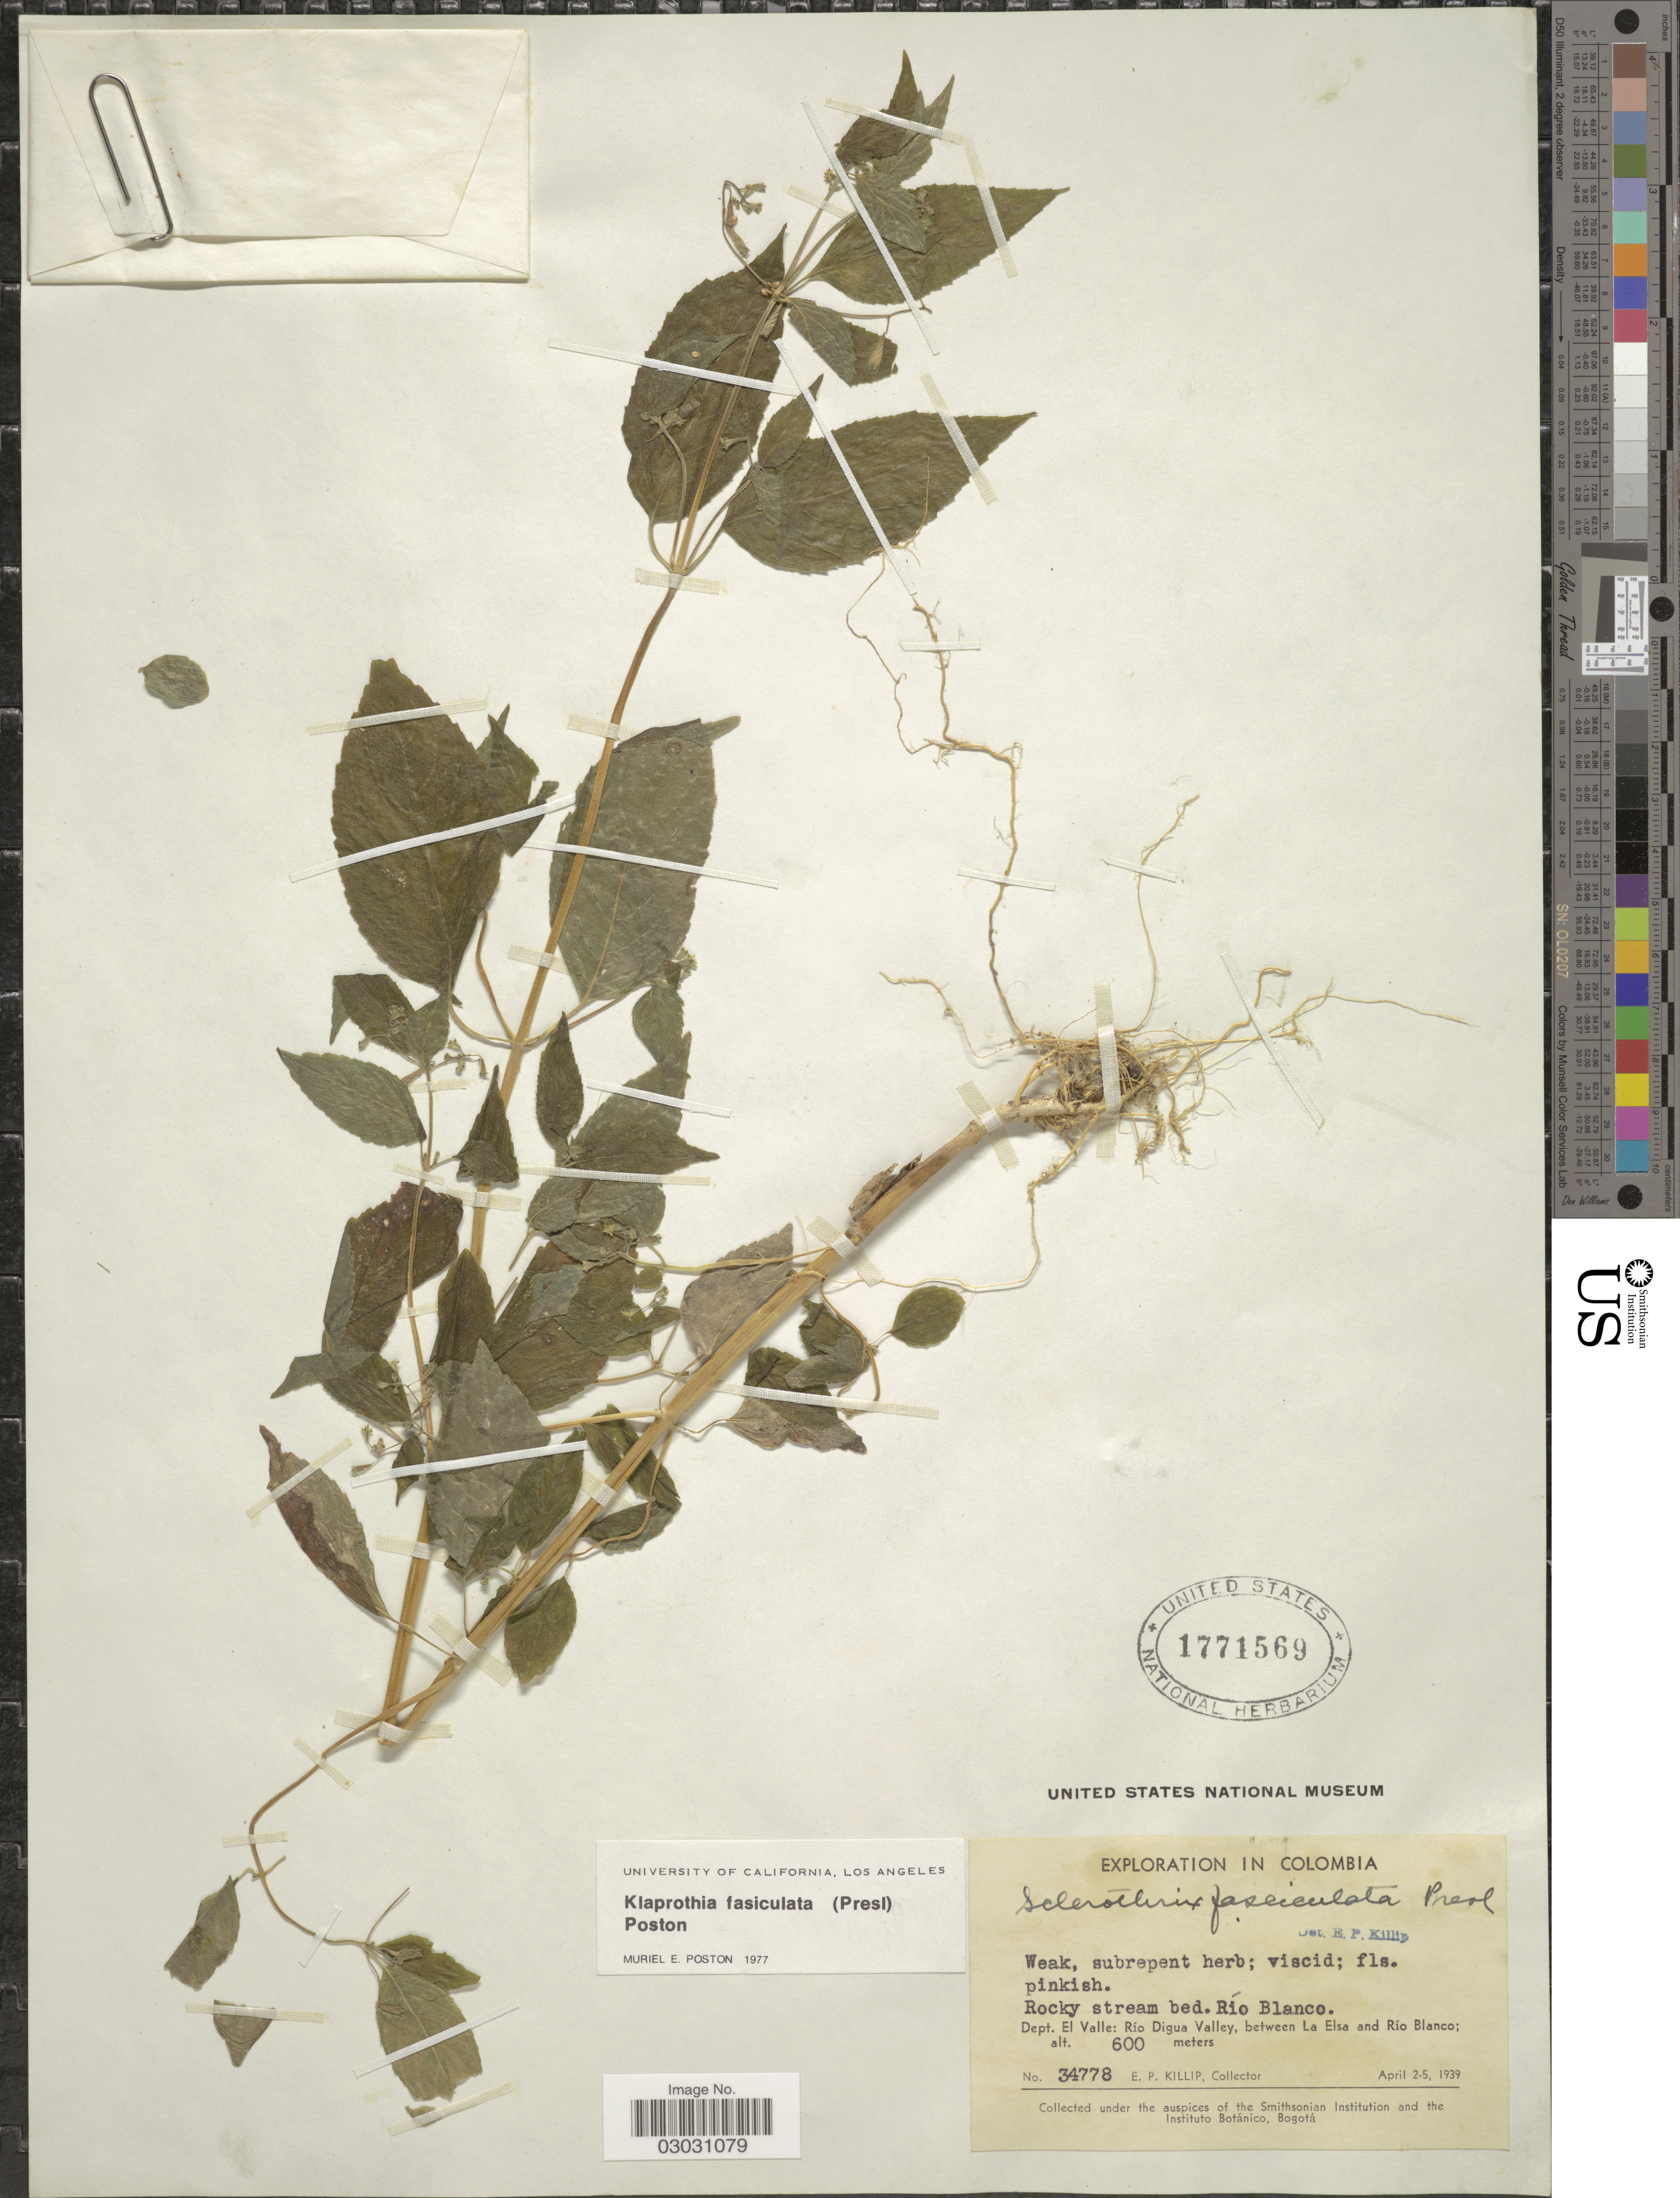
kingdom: Plantae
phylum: Tracheophyta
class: Magnoliopsida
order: Cornales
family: Loasaceae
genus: Klaprothia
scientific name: Klaprothia fasciculata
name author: (C. Presl) Poston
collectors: E. P. Killip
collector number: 34778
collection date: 1939-04-02/1939-04-05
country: Colombia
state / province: Valle del Cauca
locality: Dept. El Valle: Río Digua Valley, between La Elsa and Río Blanco.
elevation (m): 600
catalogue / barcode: US 1771569